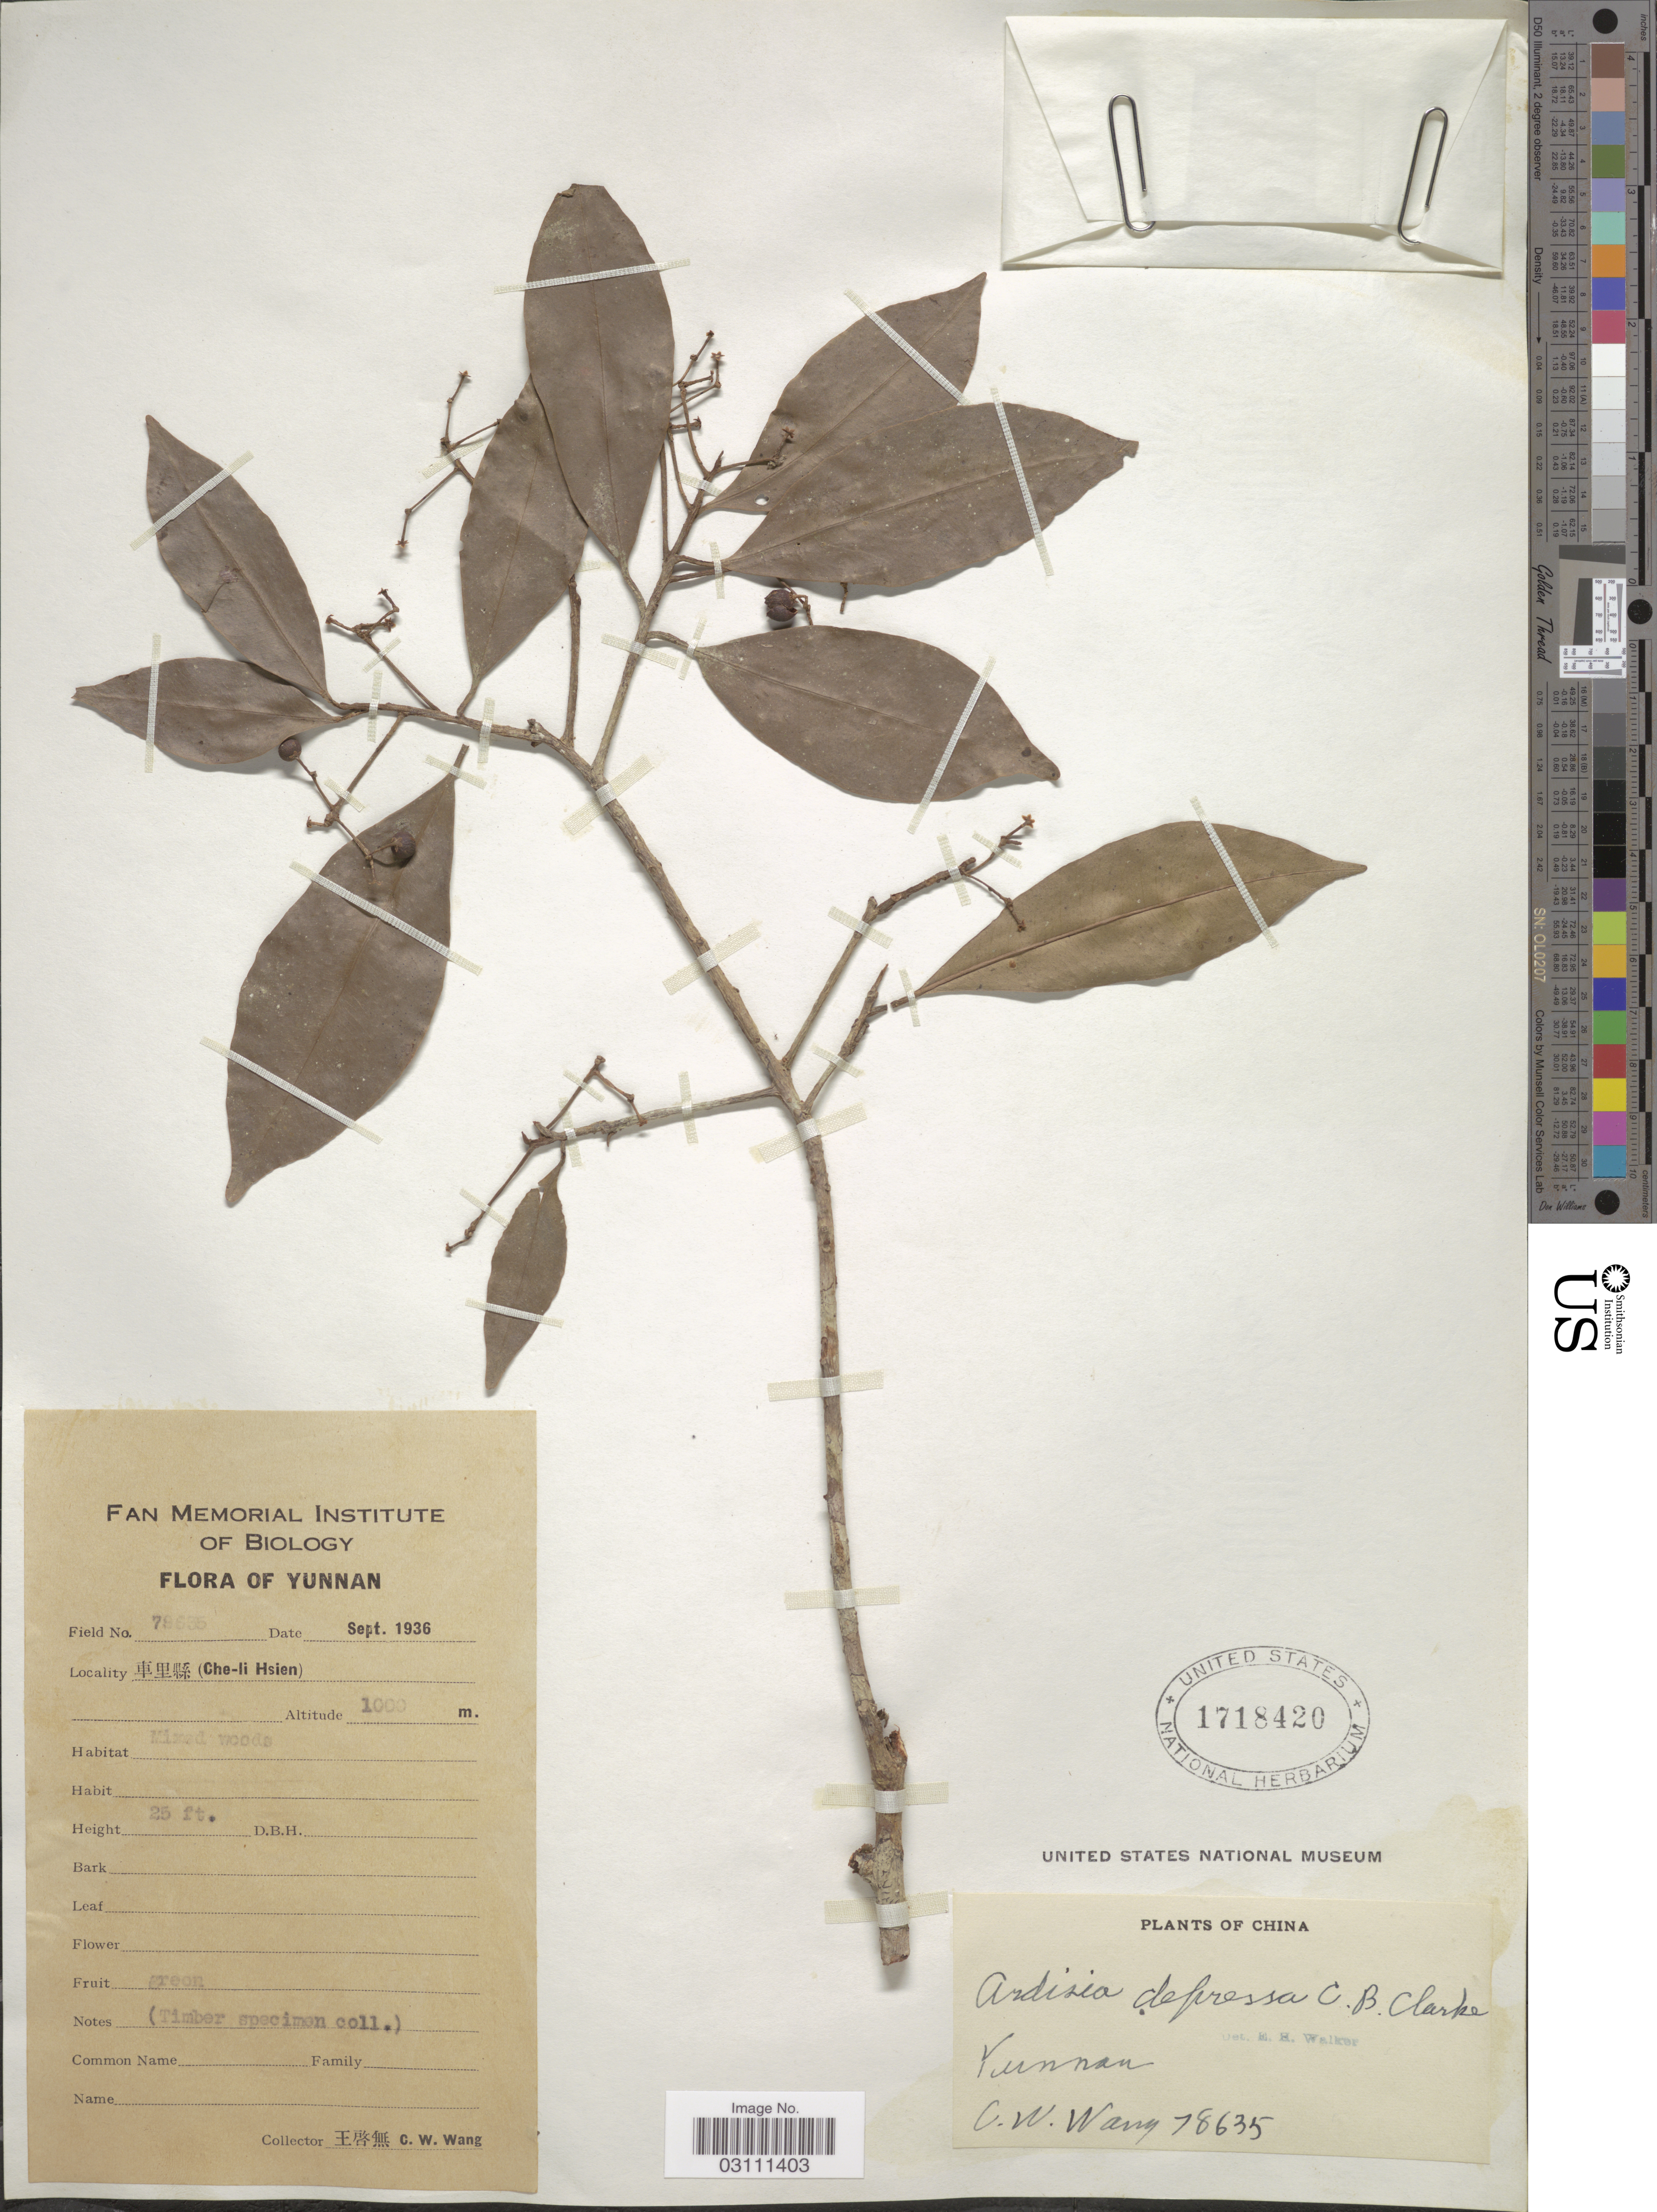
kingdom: Plantae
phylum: Tracheophyta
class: Magnoliopsida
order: Ericales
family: Primulaceae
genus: Ardisia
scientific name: Ardisia depressa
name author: C.B. Clarke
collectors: C. W. Wang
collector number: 78635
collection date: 1936-09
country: China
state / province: Yunnan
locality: Yunnan, (Che-li Hsien).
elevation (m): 1000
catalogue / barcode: US 1718420